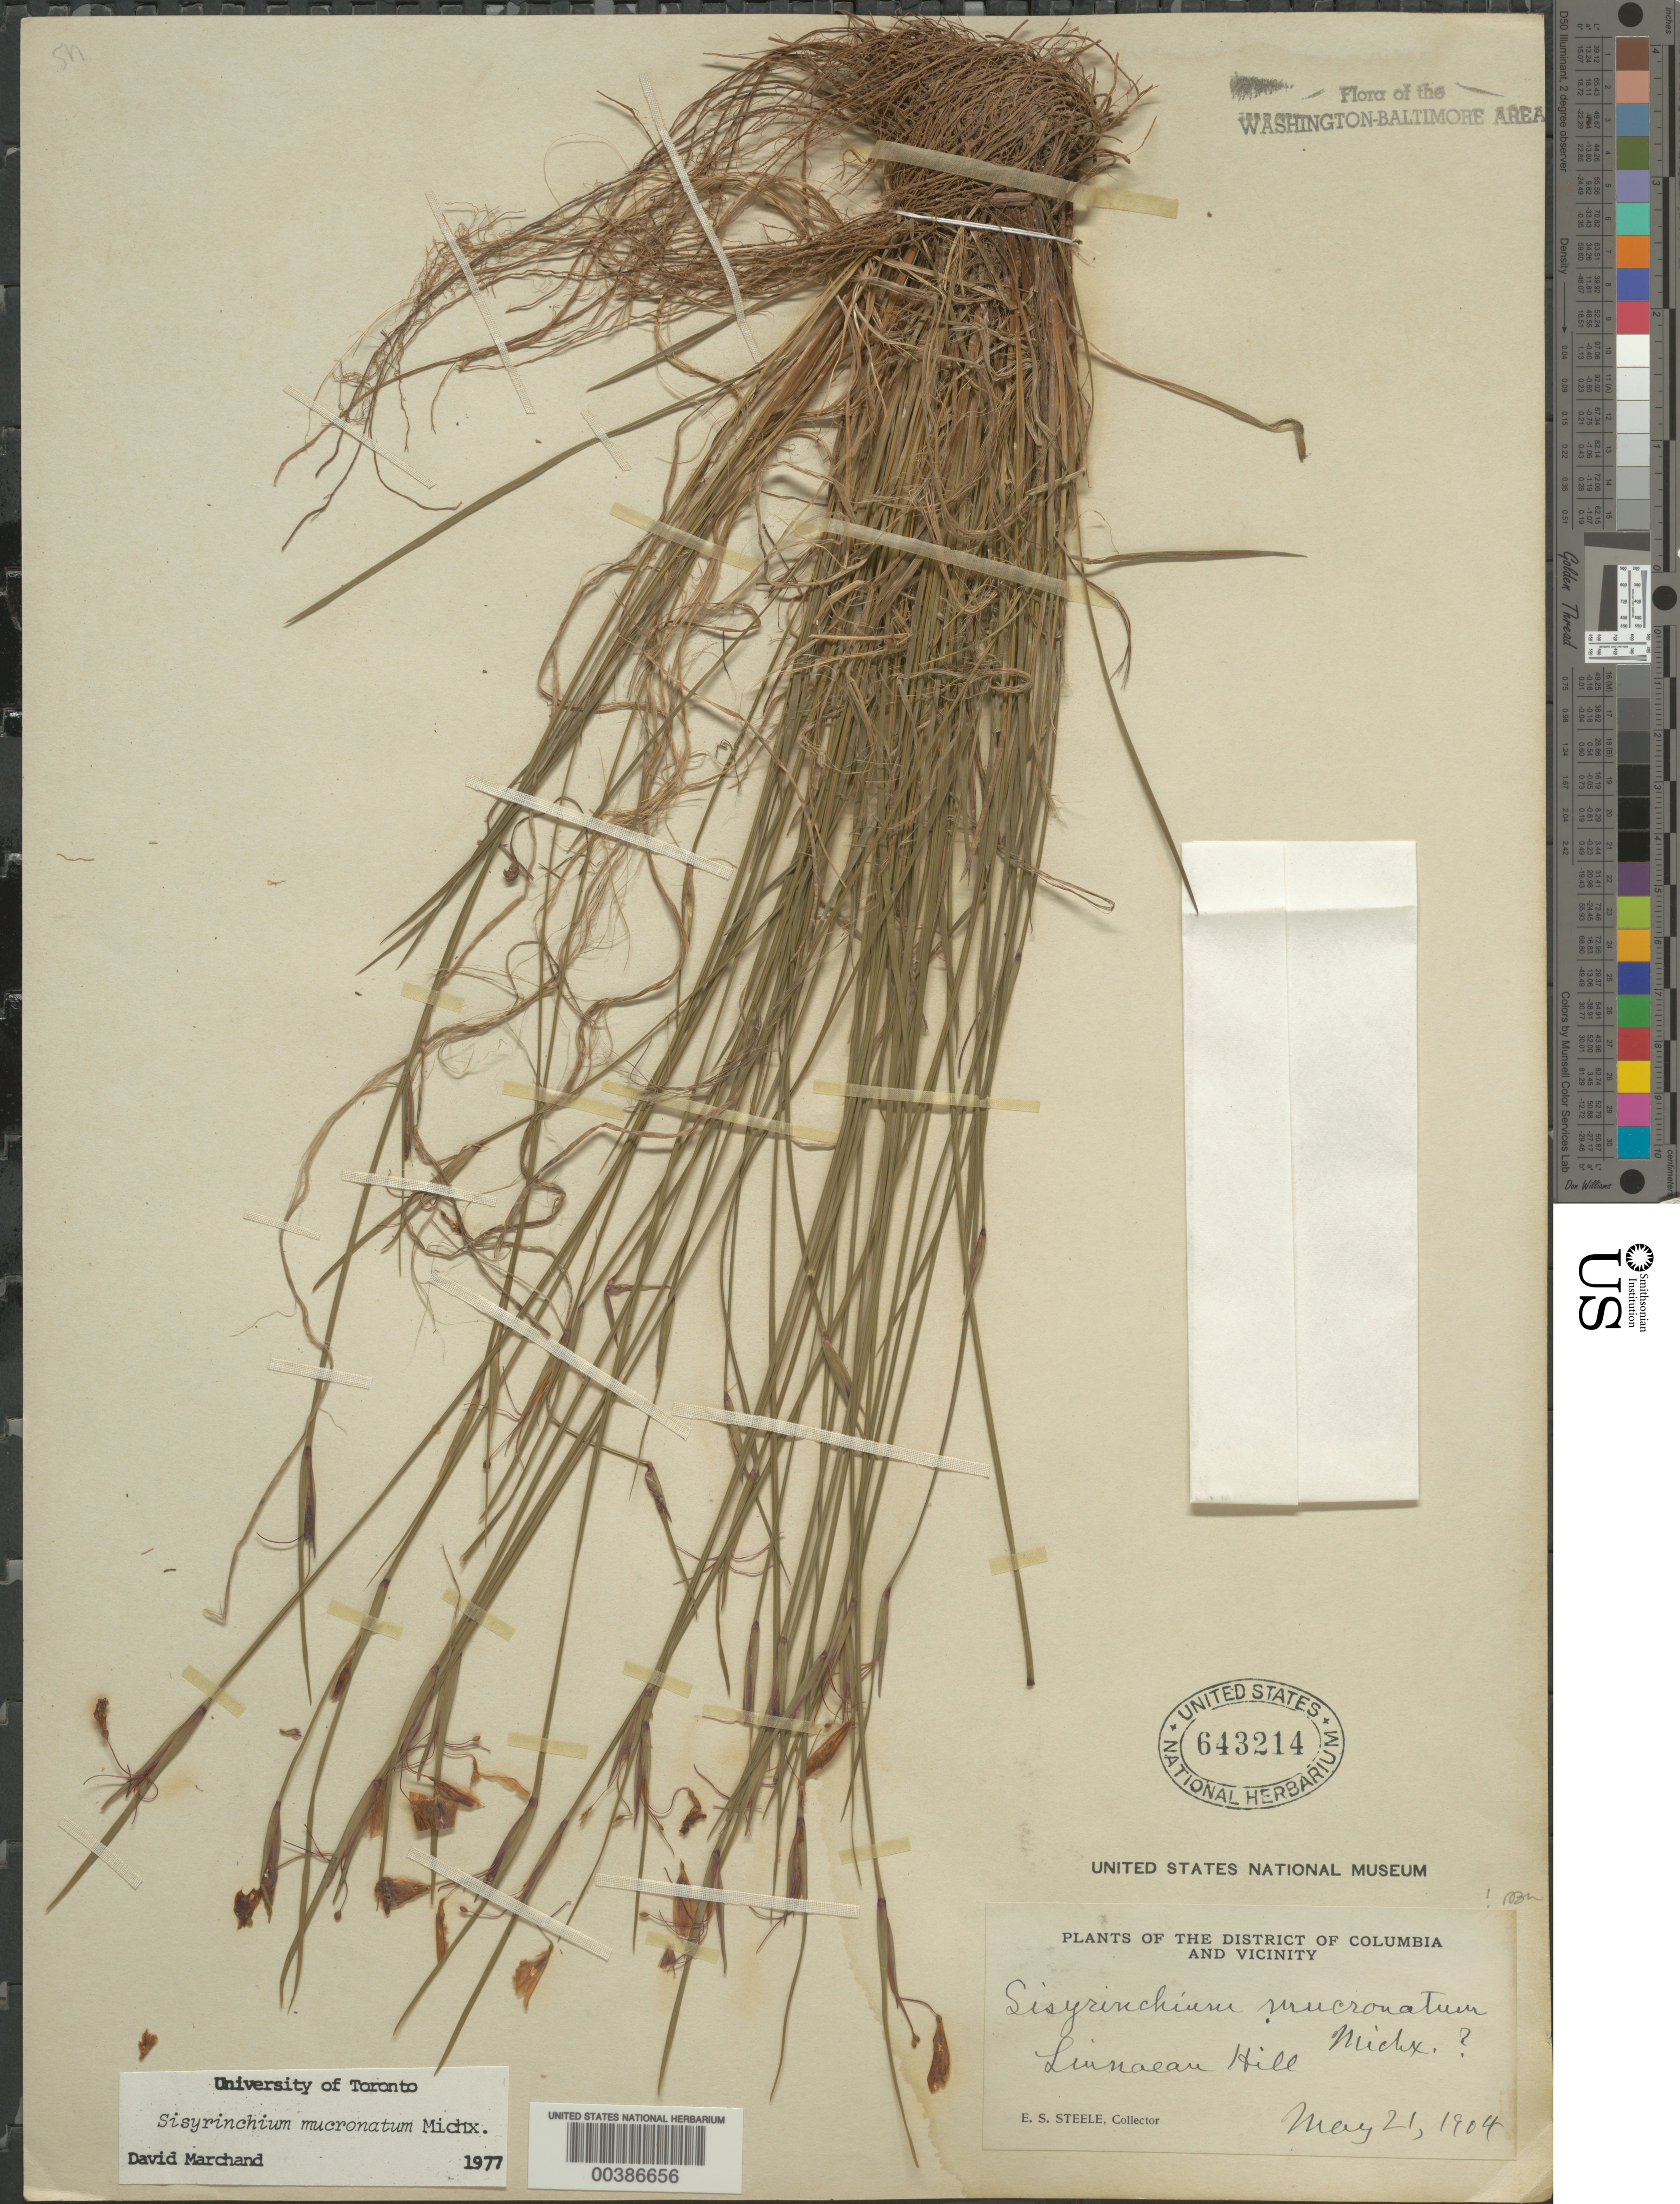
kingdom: Plantae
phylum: Tracheophyta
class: Liliopsida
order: Asparagales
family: Iridaceae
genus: Sisyrinchium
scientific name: Sisyrinchium mucronatum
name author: Michx.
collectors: E. Steele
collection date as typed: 21 May 1904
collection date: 1904-05-21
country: United States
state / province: District of Columbia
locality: Linnaean Hill Rock Creek Park and vicinity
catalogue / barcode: US 643214